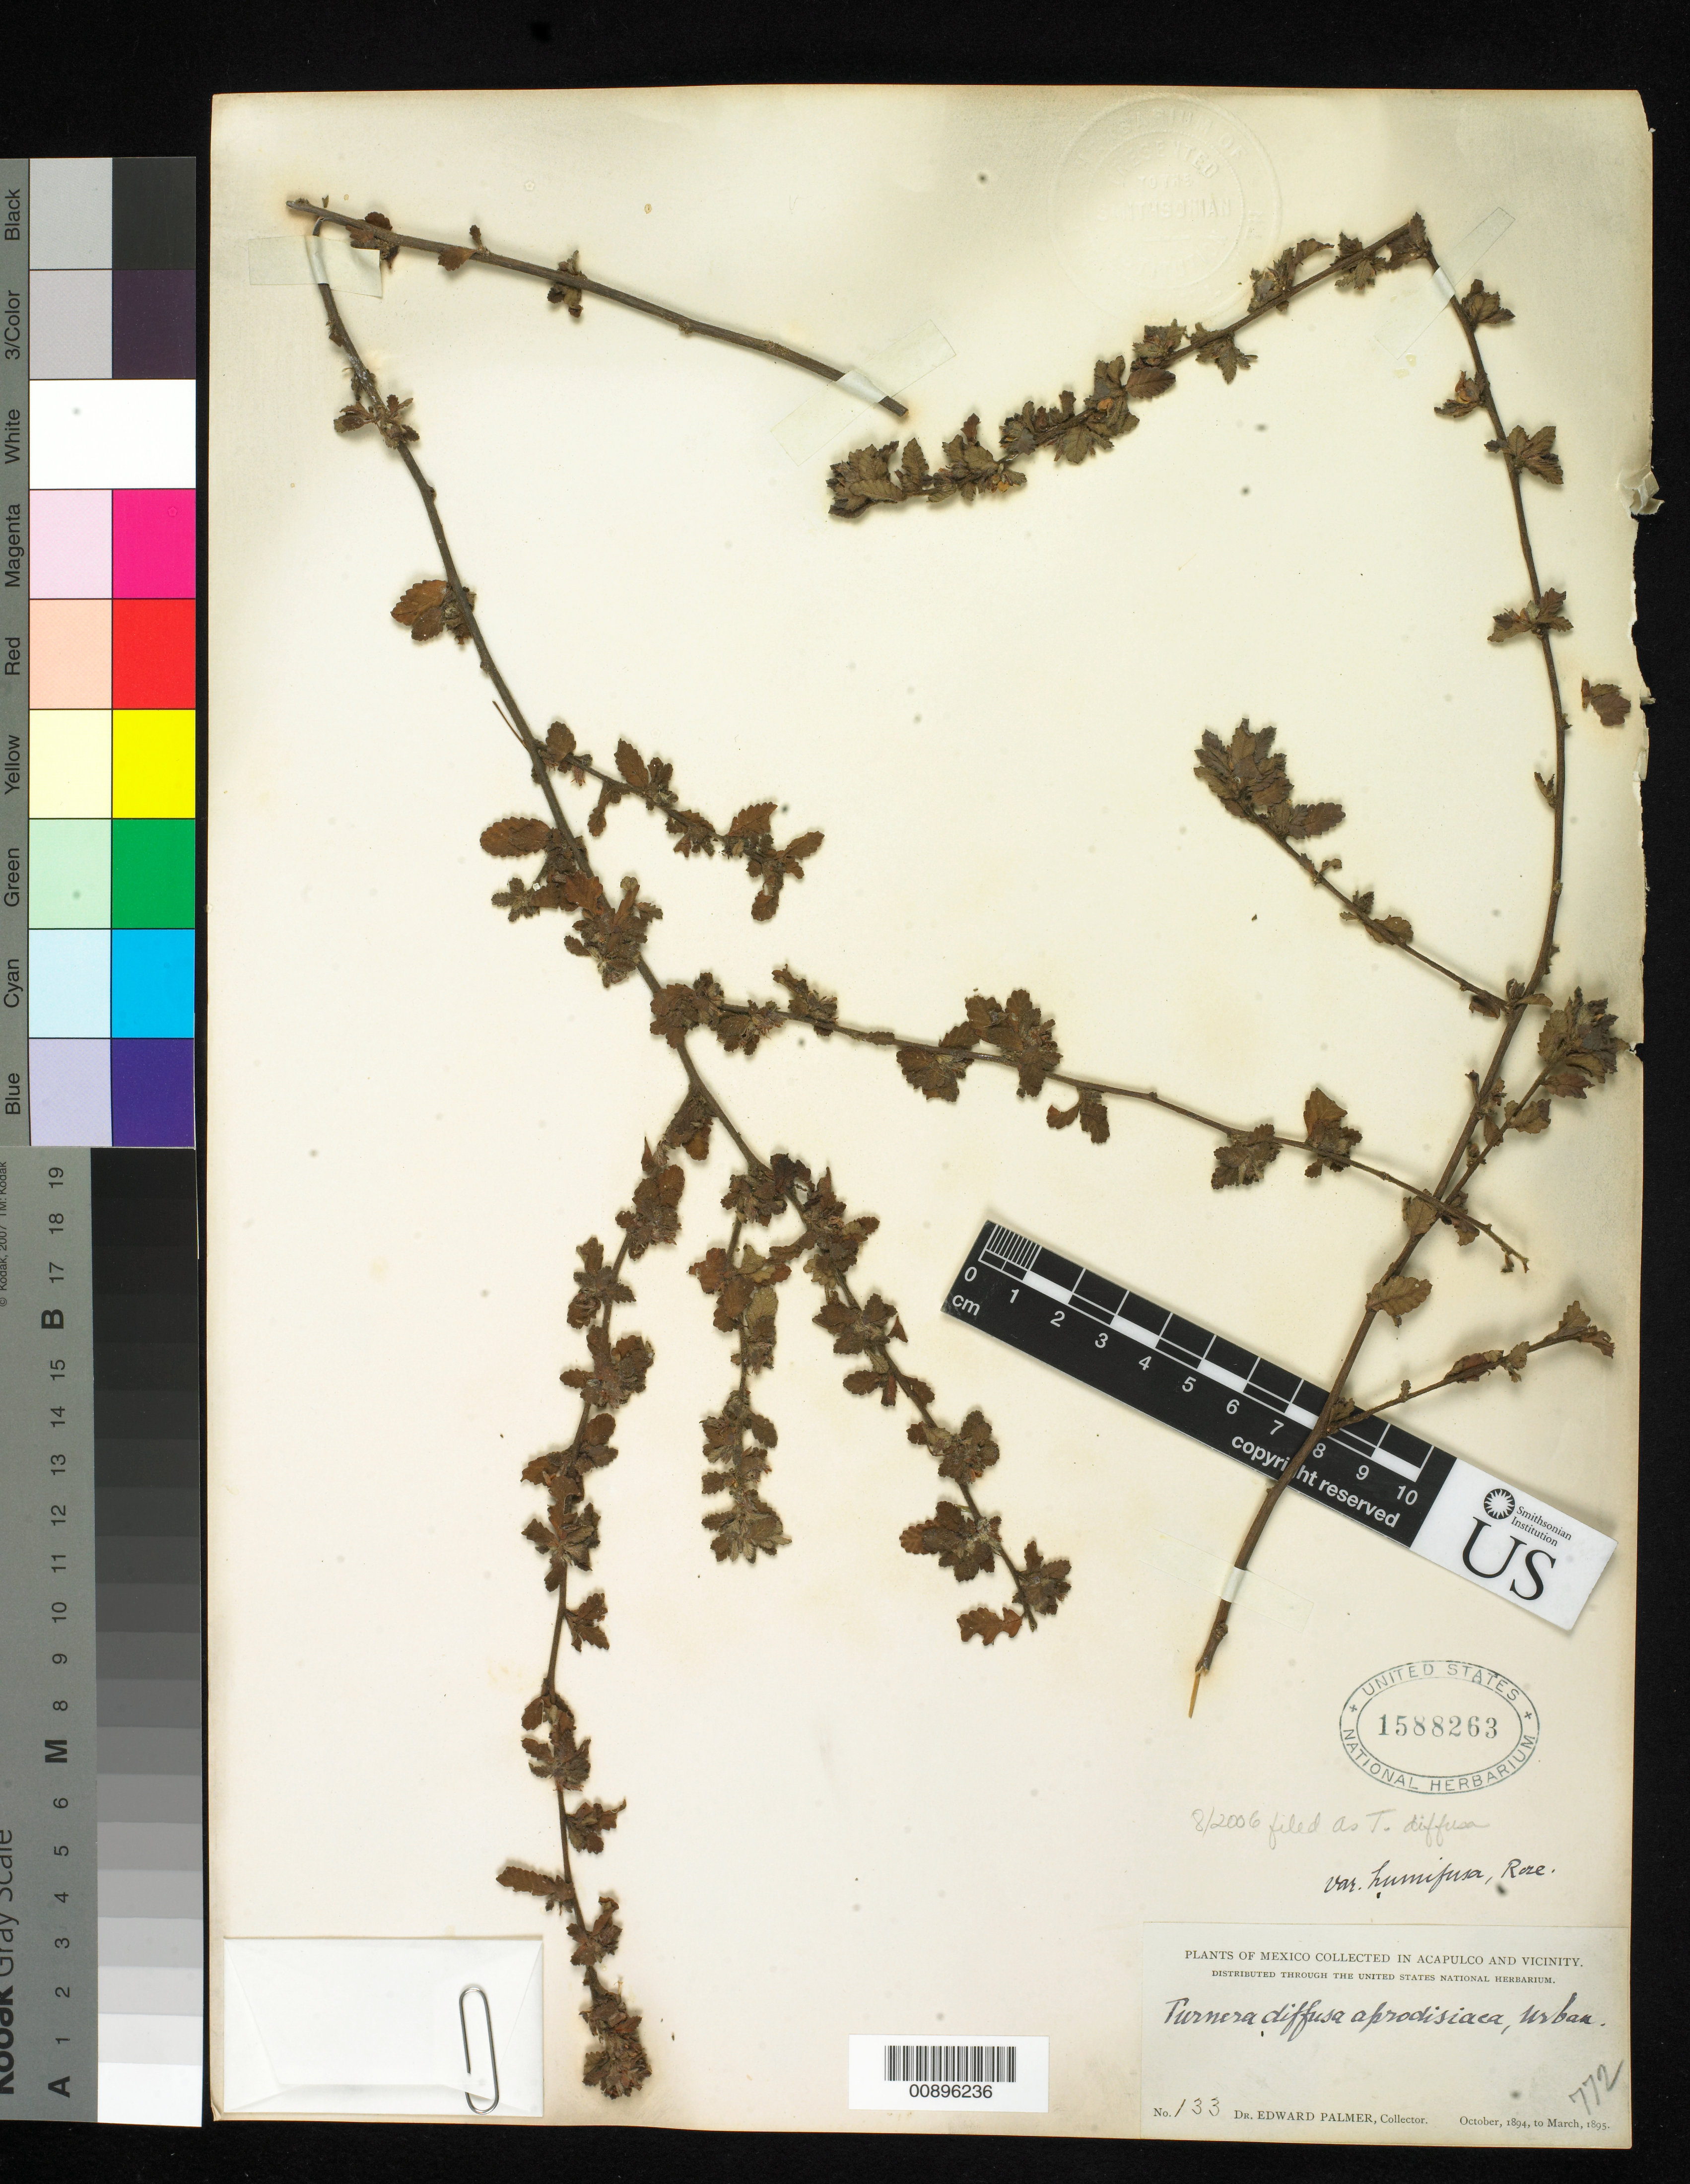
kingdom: Plantae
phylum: Tracheophyta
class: Magnoliopsida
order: Malpighiales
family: Turneraceae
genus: Turnera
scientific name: Turnera diffusa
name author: Willd. ex Schult.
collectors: E. Palmer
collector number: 133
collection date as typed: Oct 1894 to -- Mar 1895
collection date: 1894-10/1895-03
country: Mexico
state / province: Guerrero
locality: Acapulco, Guerrero and vicinity.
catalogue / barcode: US 1588263